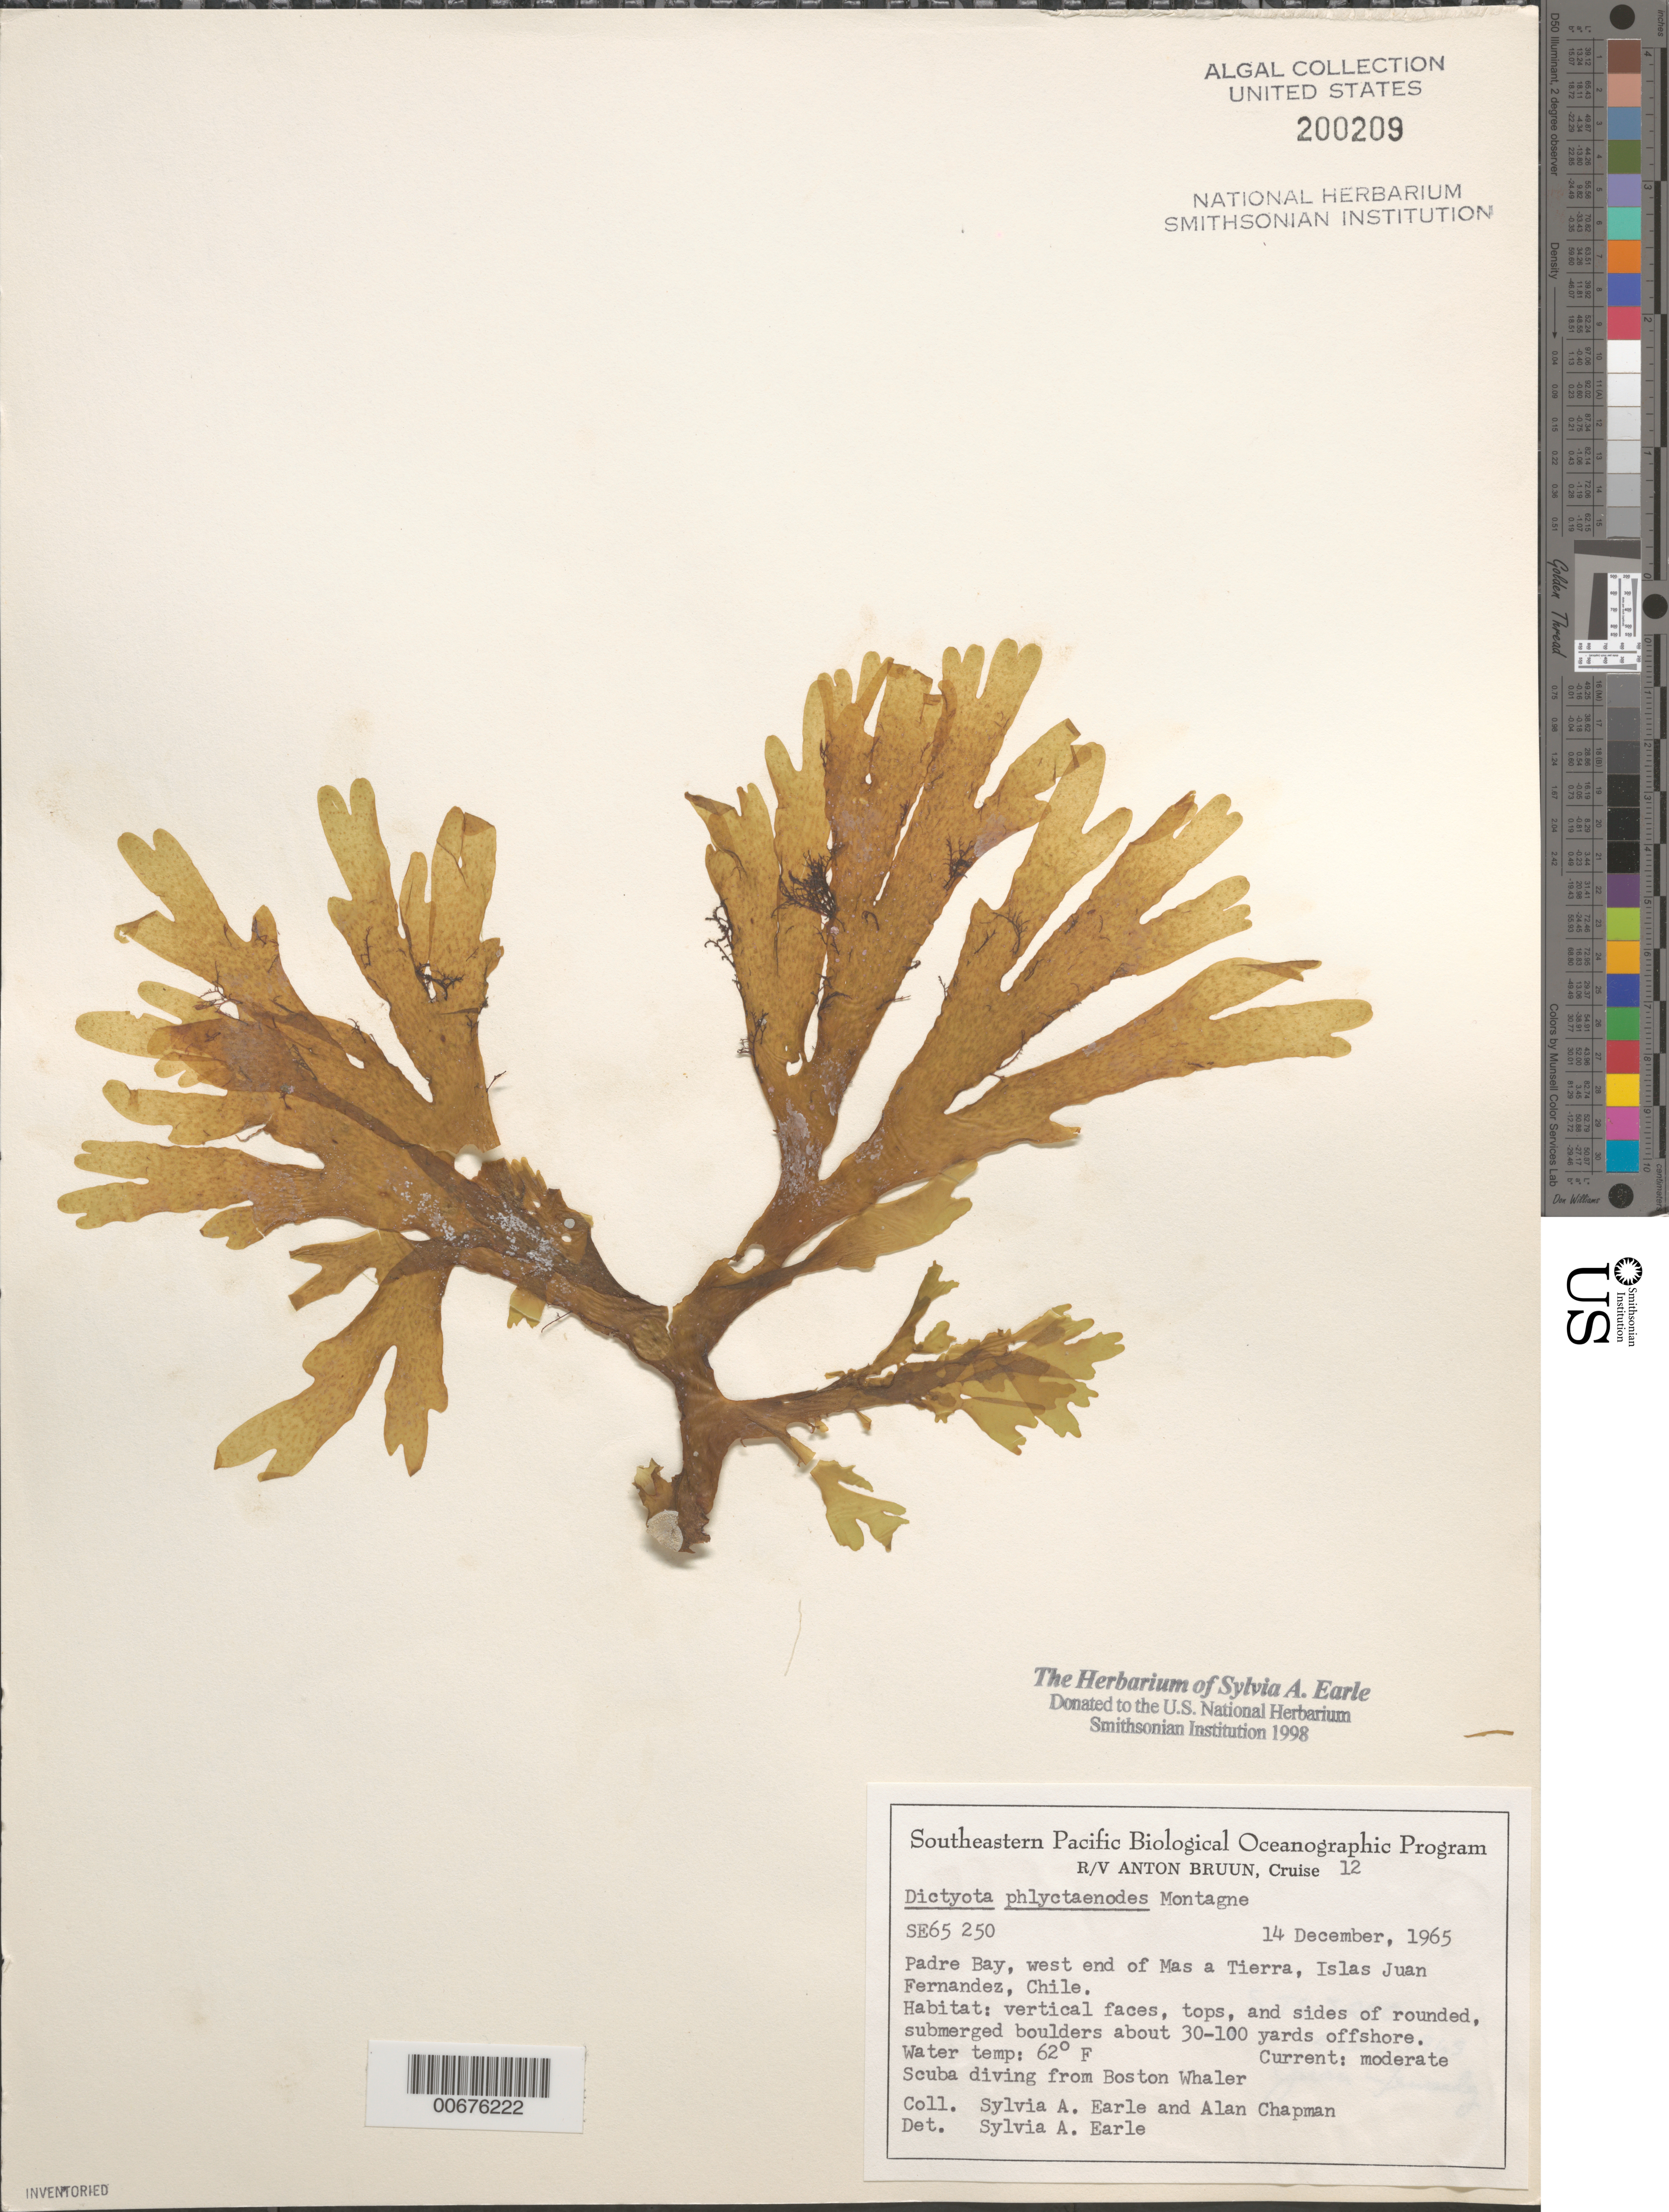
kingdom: Chromista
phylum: Ochrophyta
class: Phaeophyceae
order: Dictyotales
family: Dictyotaceae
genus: Dictyota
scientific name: Dictyota phlyctaenodes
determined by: Earle, S. A.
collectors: S. A. Earle & A. Chapman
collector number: SE 65250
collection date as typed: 14 Dec 1965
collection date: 1965-12-14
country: Chile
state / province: Valparaíso (V)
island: Isla Más a Tierra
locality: Padre Bay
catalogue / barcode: US 200209